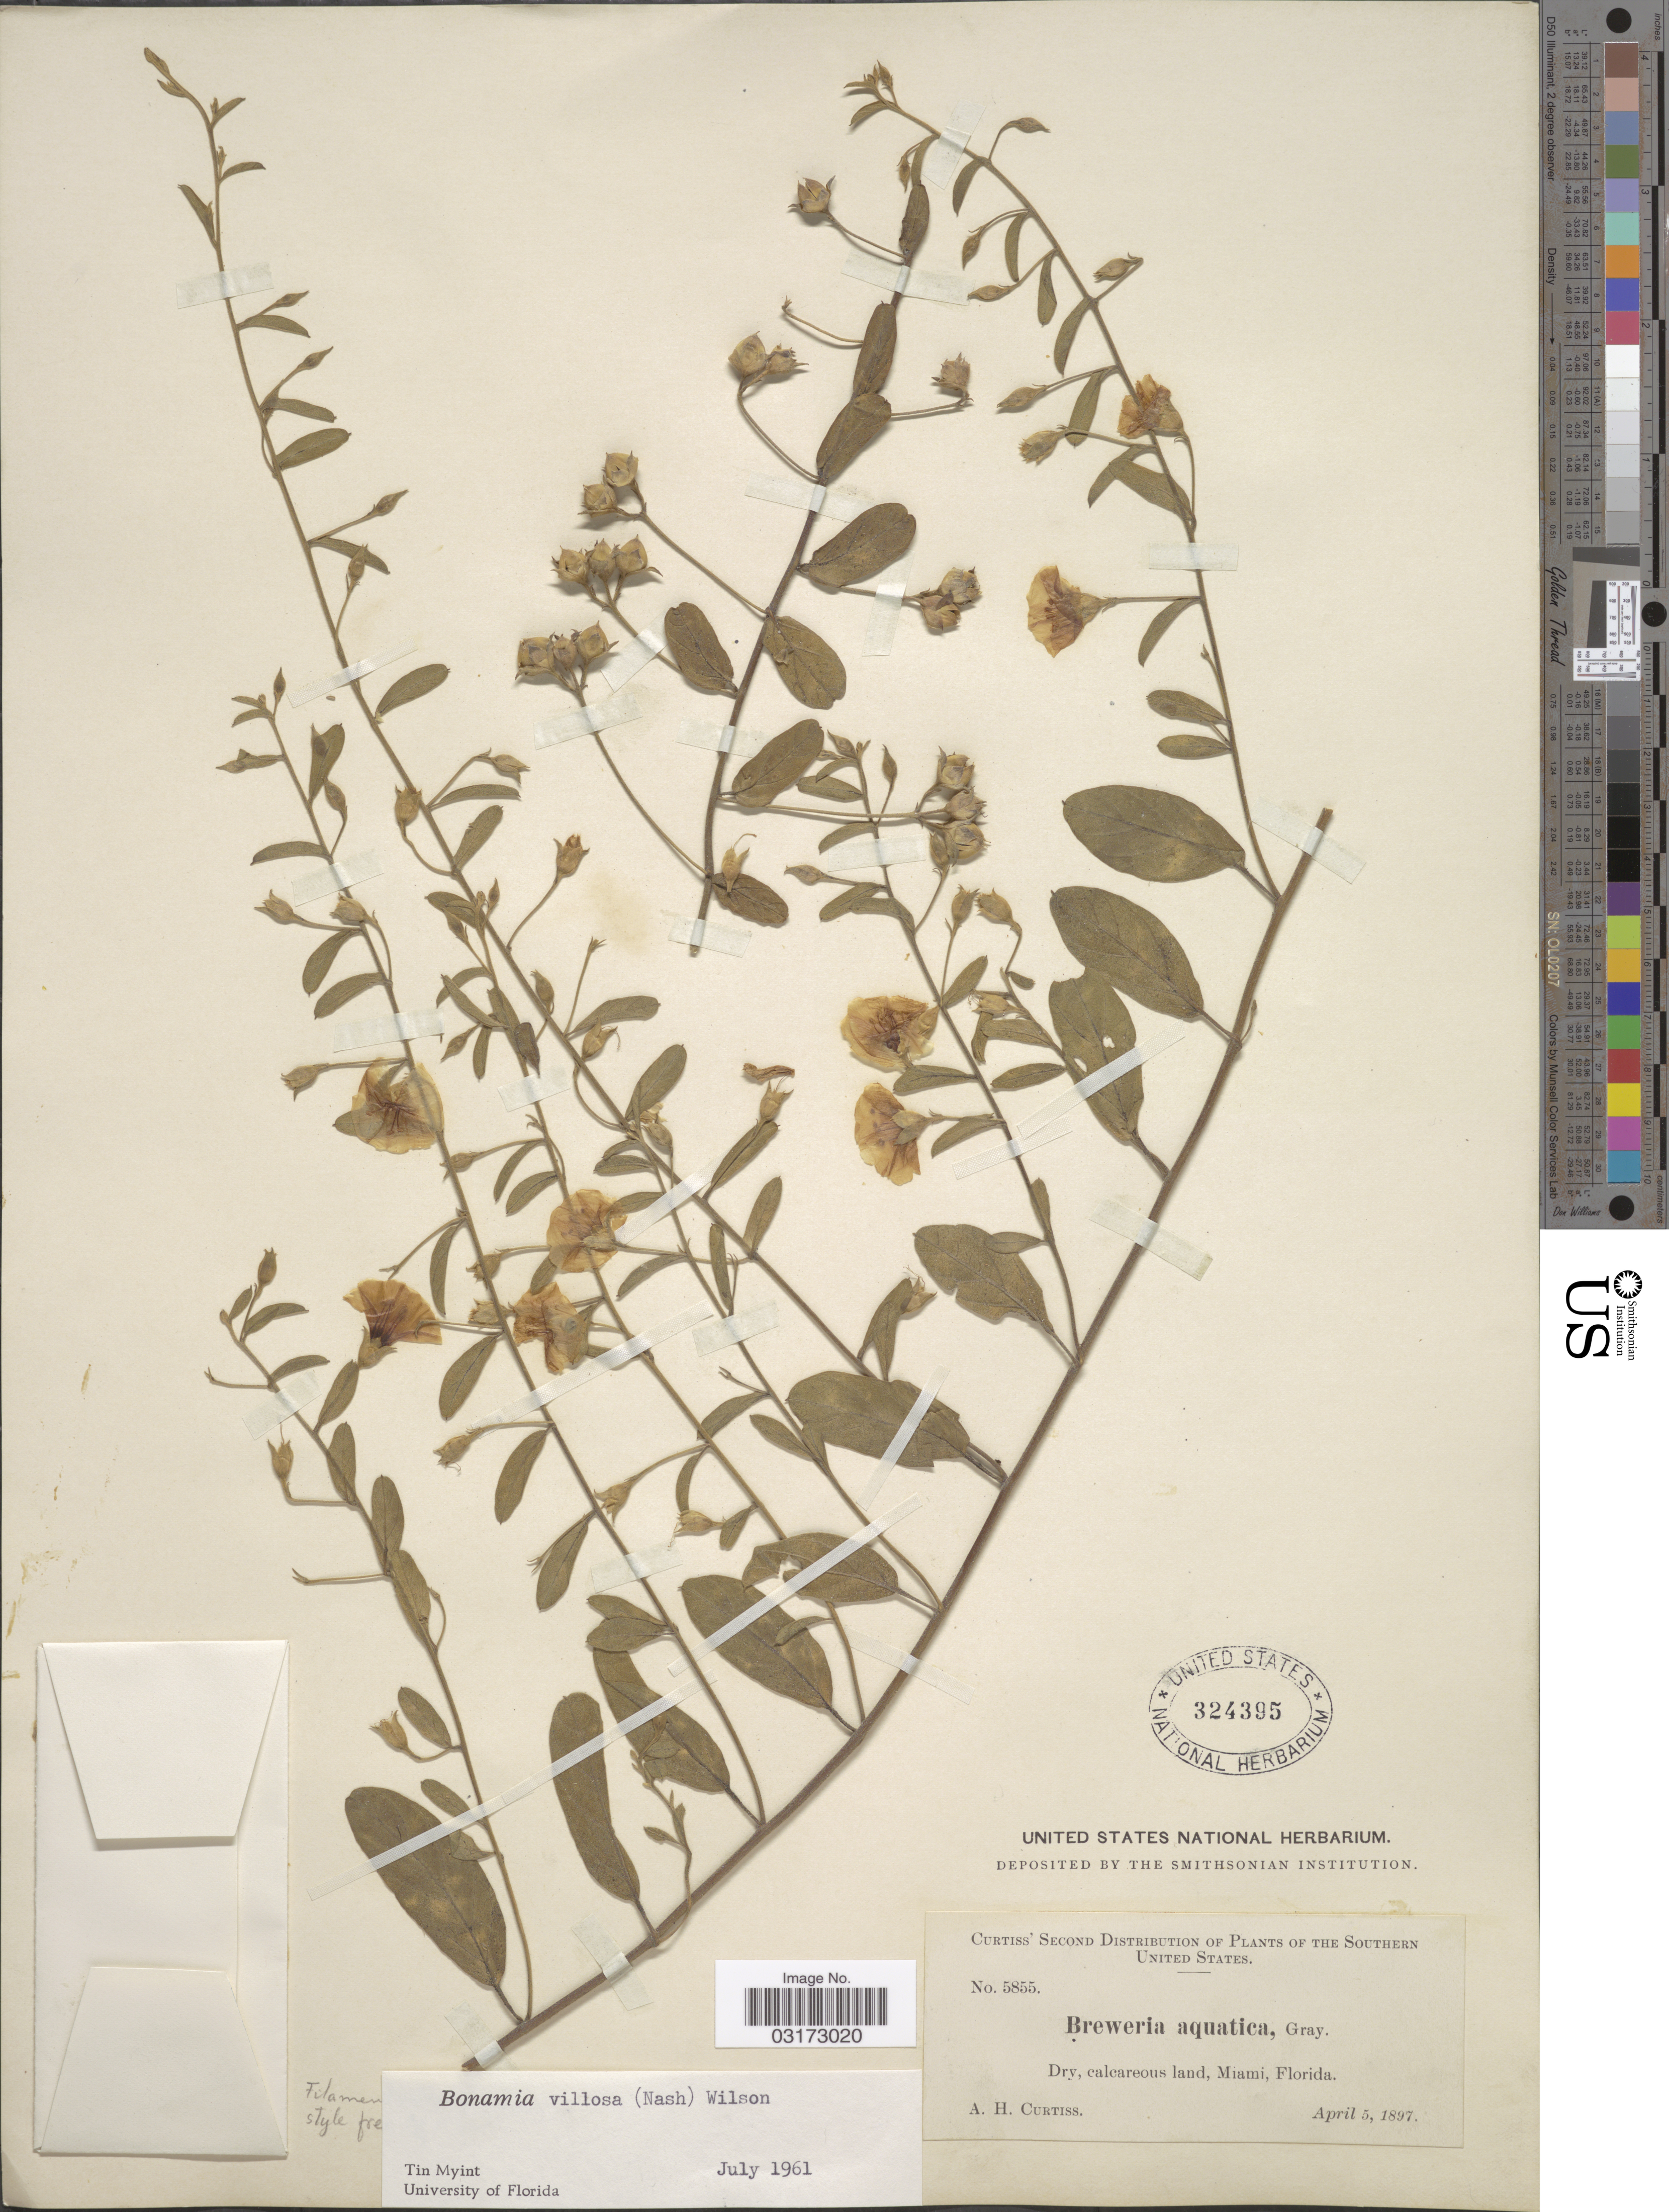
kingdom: Plantae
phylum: Tracheophyta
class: Magnoliopsida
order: Solanales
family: Convolvulaceae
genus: Stylisma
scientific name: Stylisma villosa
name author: (Nash) House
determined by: Strong, Mark T., (BOT), Smithsonian Institution - National Museum of Natural History (UNITED STATES)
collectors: A. H. Curtiss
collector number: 5855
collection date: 1897-04-05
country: United States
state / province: Florida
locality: The Southern United States. Miami.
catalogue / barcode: US 324395